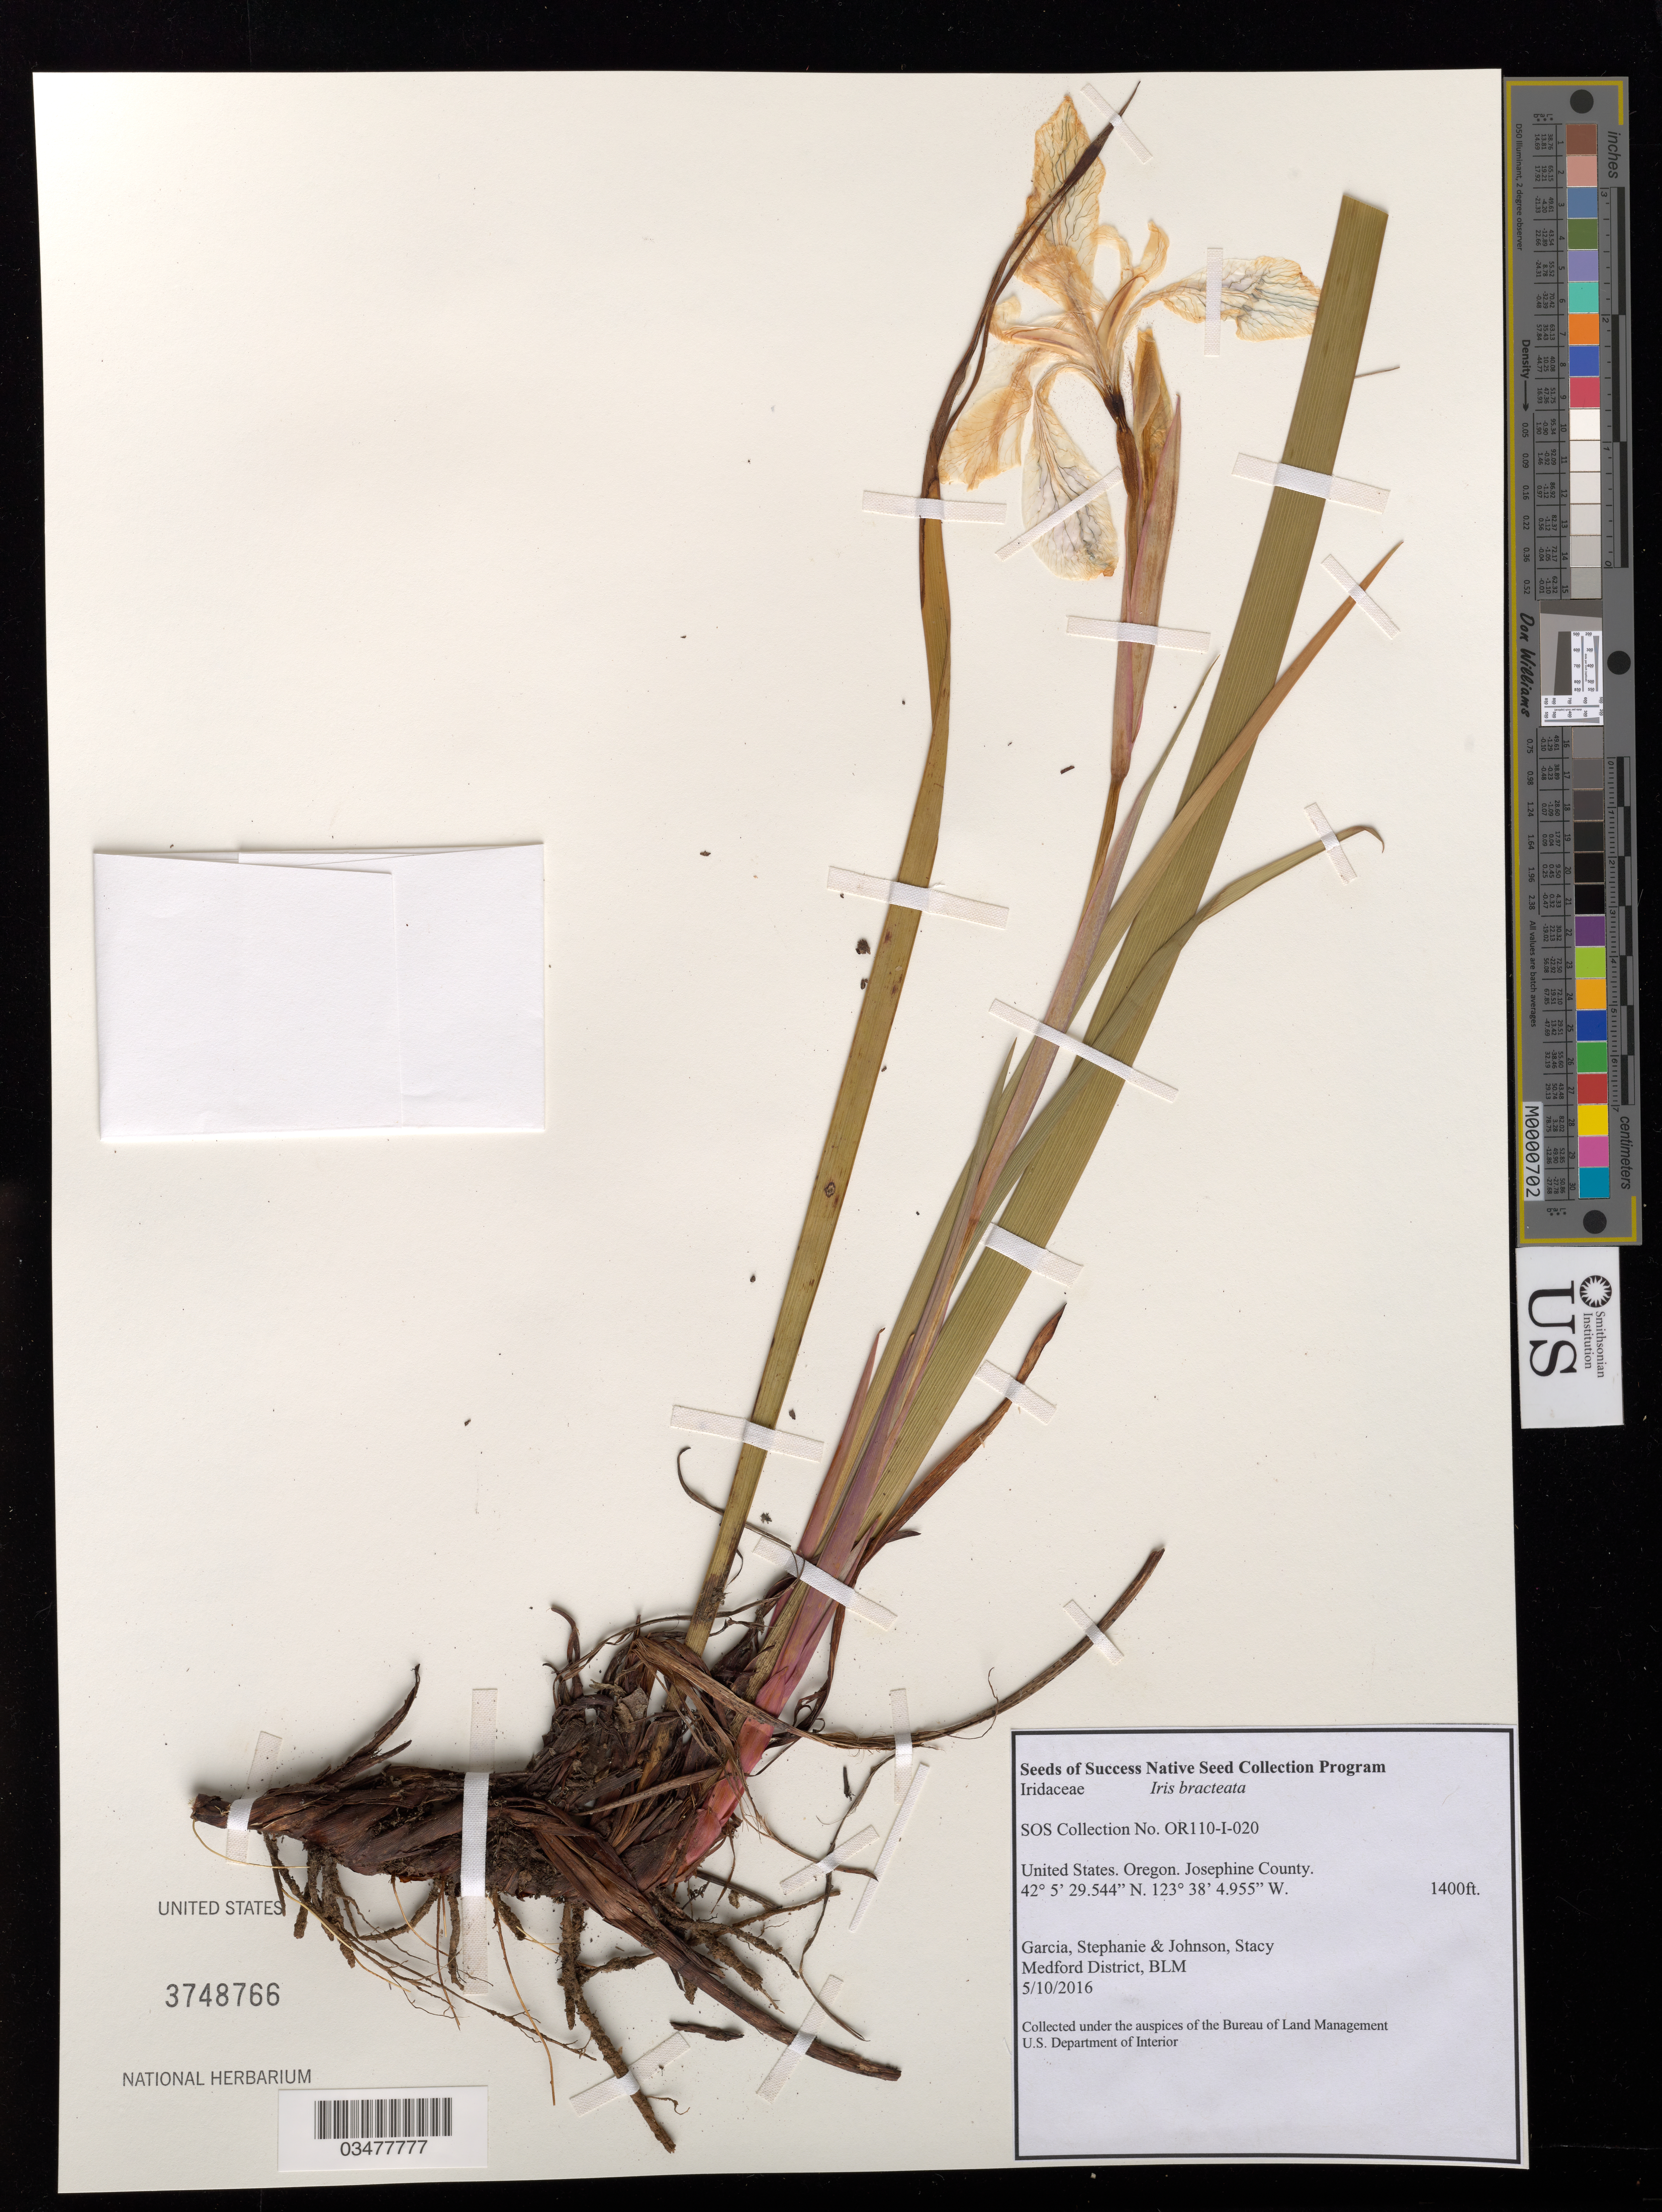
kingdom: Plantae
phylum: Tracheophyta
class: Liliopsida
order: Asparagales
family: Iridaceae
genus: Iris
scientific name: Iris bracteata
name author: S. Watson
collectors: S. Garcia & S. Johnson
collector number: OR110-I-020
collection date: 2016-05-10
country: United States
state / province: Oregon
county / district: Josephine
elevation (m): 427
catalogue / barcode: US 3748766